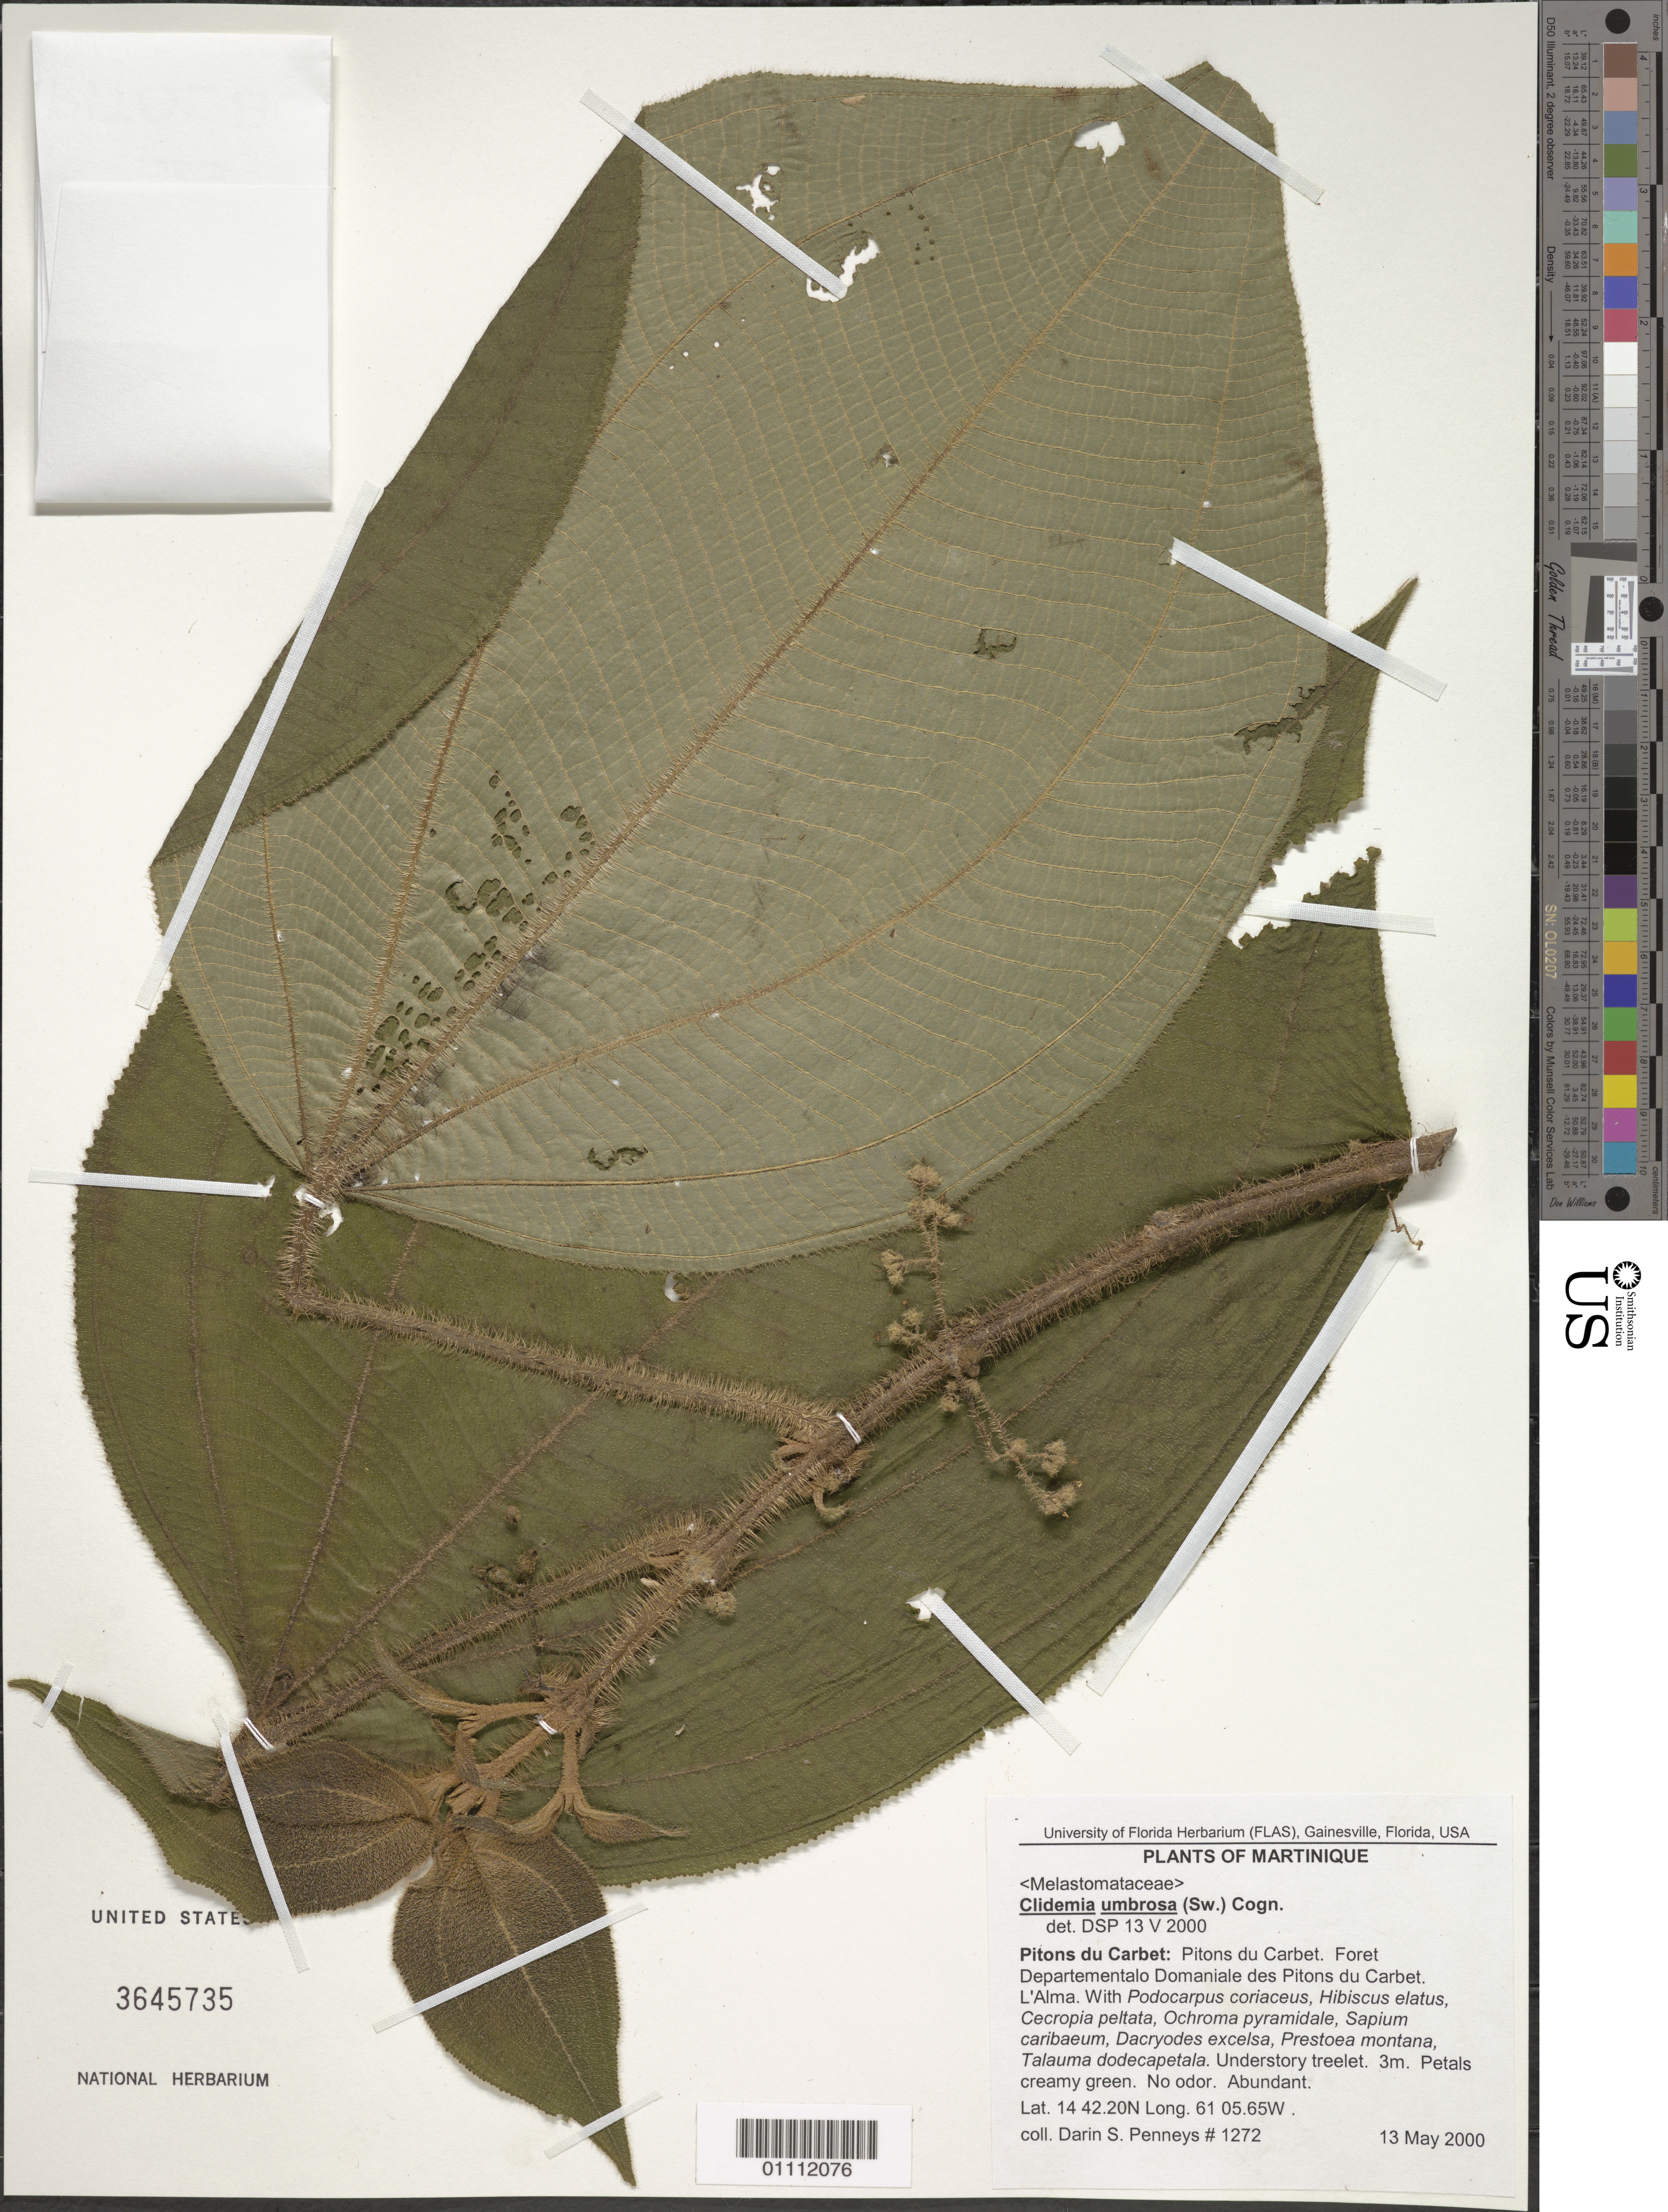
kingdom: Plantae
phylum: Tracheophyta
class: Magnoliopsida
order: Myrtales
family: Melastomataceae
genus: Clidemia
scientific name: Clidemia umbrosa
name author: (Sw.) Cogn.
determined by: Pennys, D. S.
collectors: D. S. Penneys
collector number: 1272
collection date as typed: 13 May 2000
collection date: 2000-05-13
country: Martinique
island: Martinique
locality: Pitons du Carbet. Foret Departementalo Domaniale des pitons du Carbet. L'Alma.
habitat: With Podocarpus coriaceus, Hibiscus elatus, Cecropia peltata, Ochroma pyramidale, Sapium caribaeum, Dacryodes excelsa, Prestoea montana, Talauma dodecapetala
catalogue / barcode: US 3645735